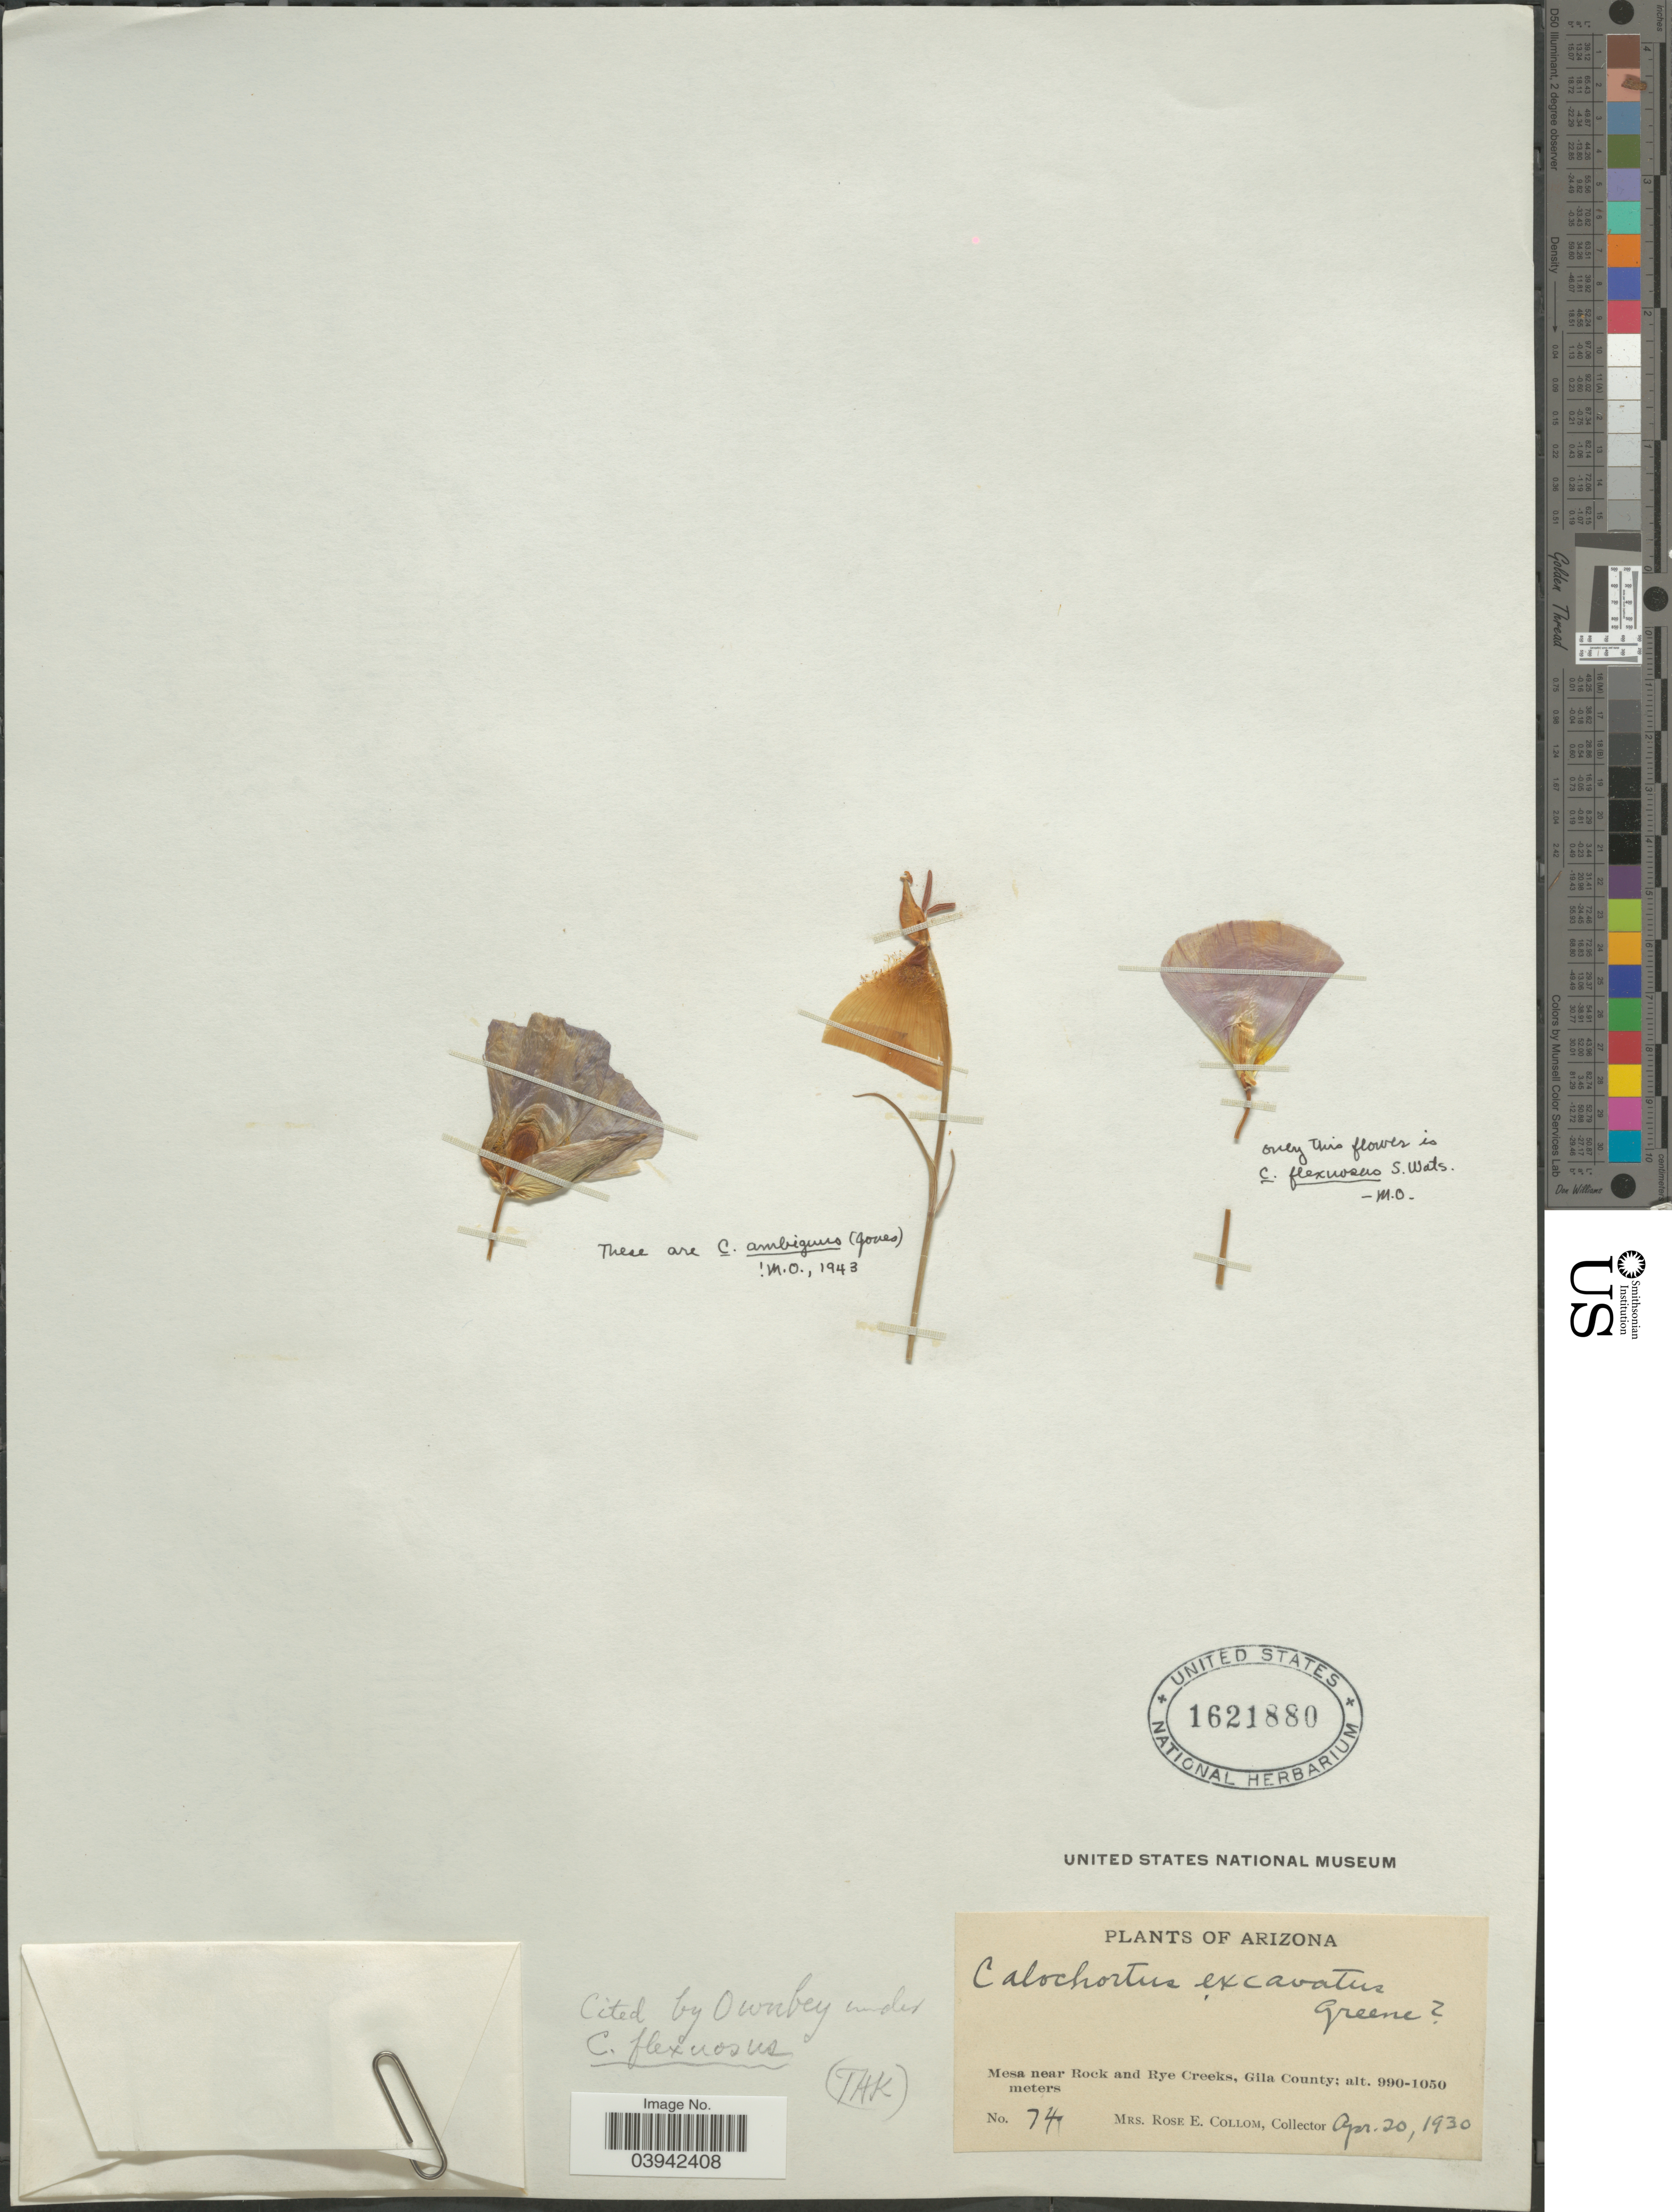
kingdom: Plantae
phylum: Tracheophyta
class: Liliopsida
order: Liliales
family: Liliaceae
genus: Calochortus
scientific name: Calochortus flexuosus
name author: S. Watson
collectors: R. E. Collom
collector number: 74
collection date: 1930-04-20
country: United States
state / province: Arizona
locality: Mesa near Rock and Rye Creeks, Gila County.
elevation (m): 990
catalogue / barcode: US 1621880